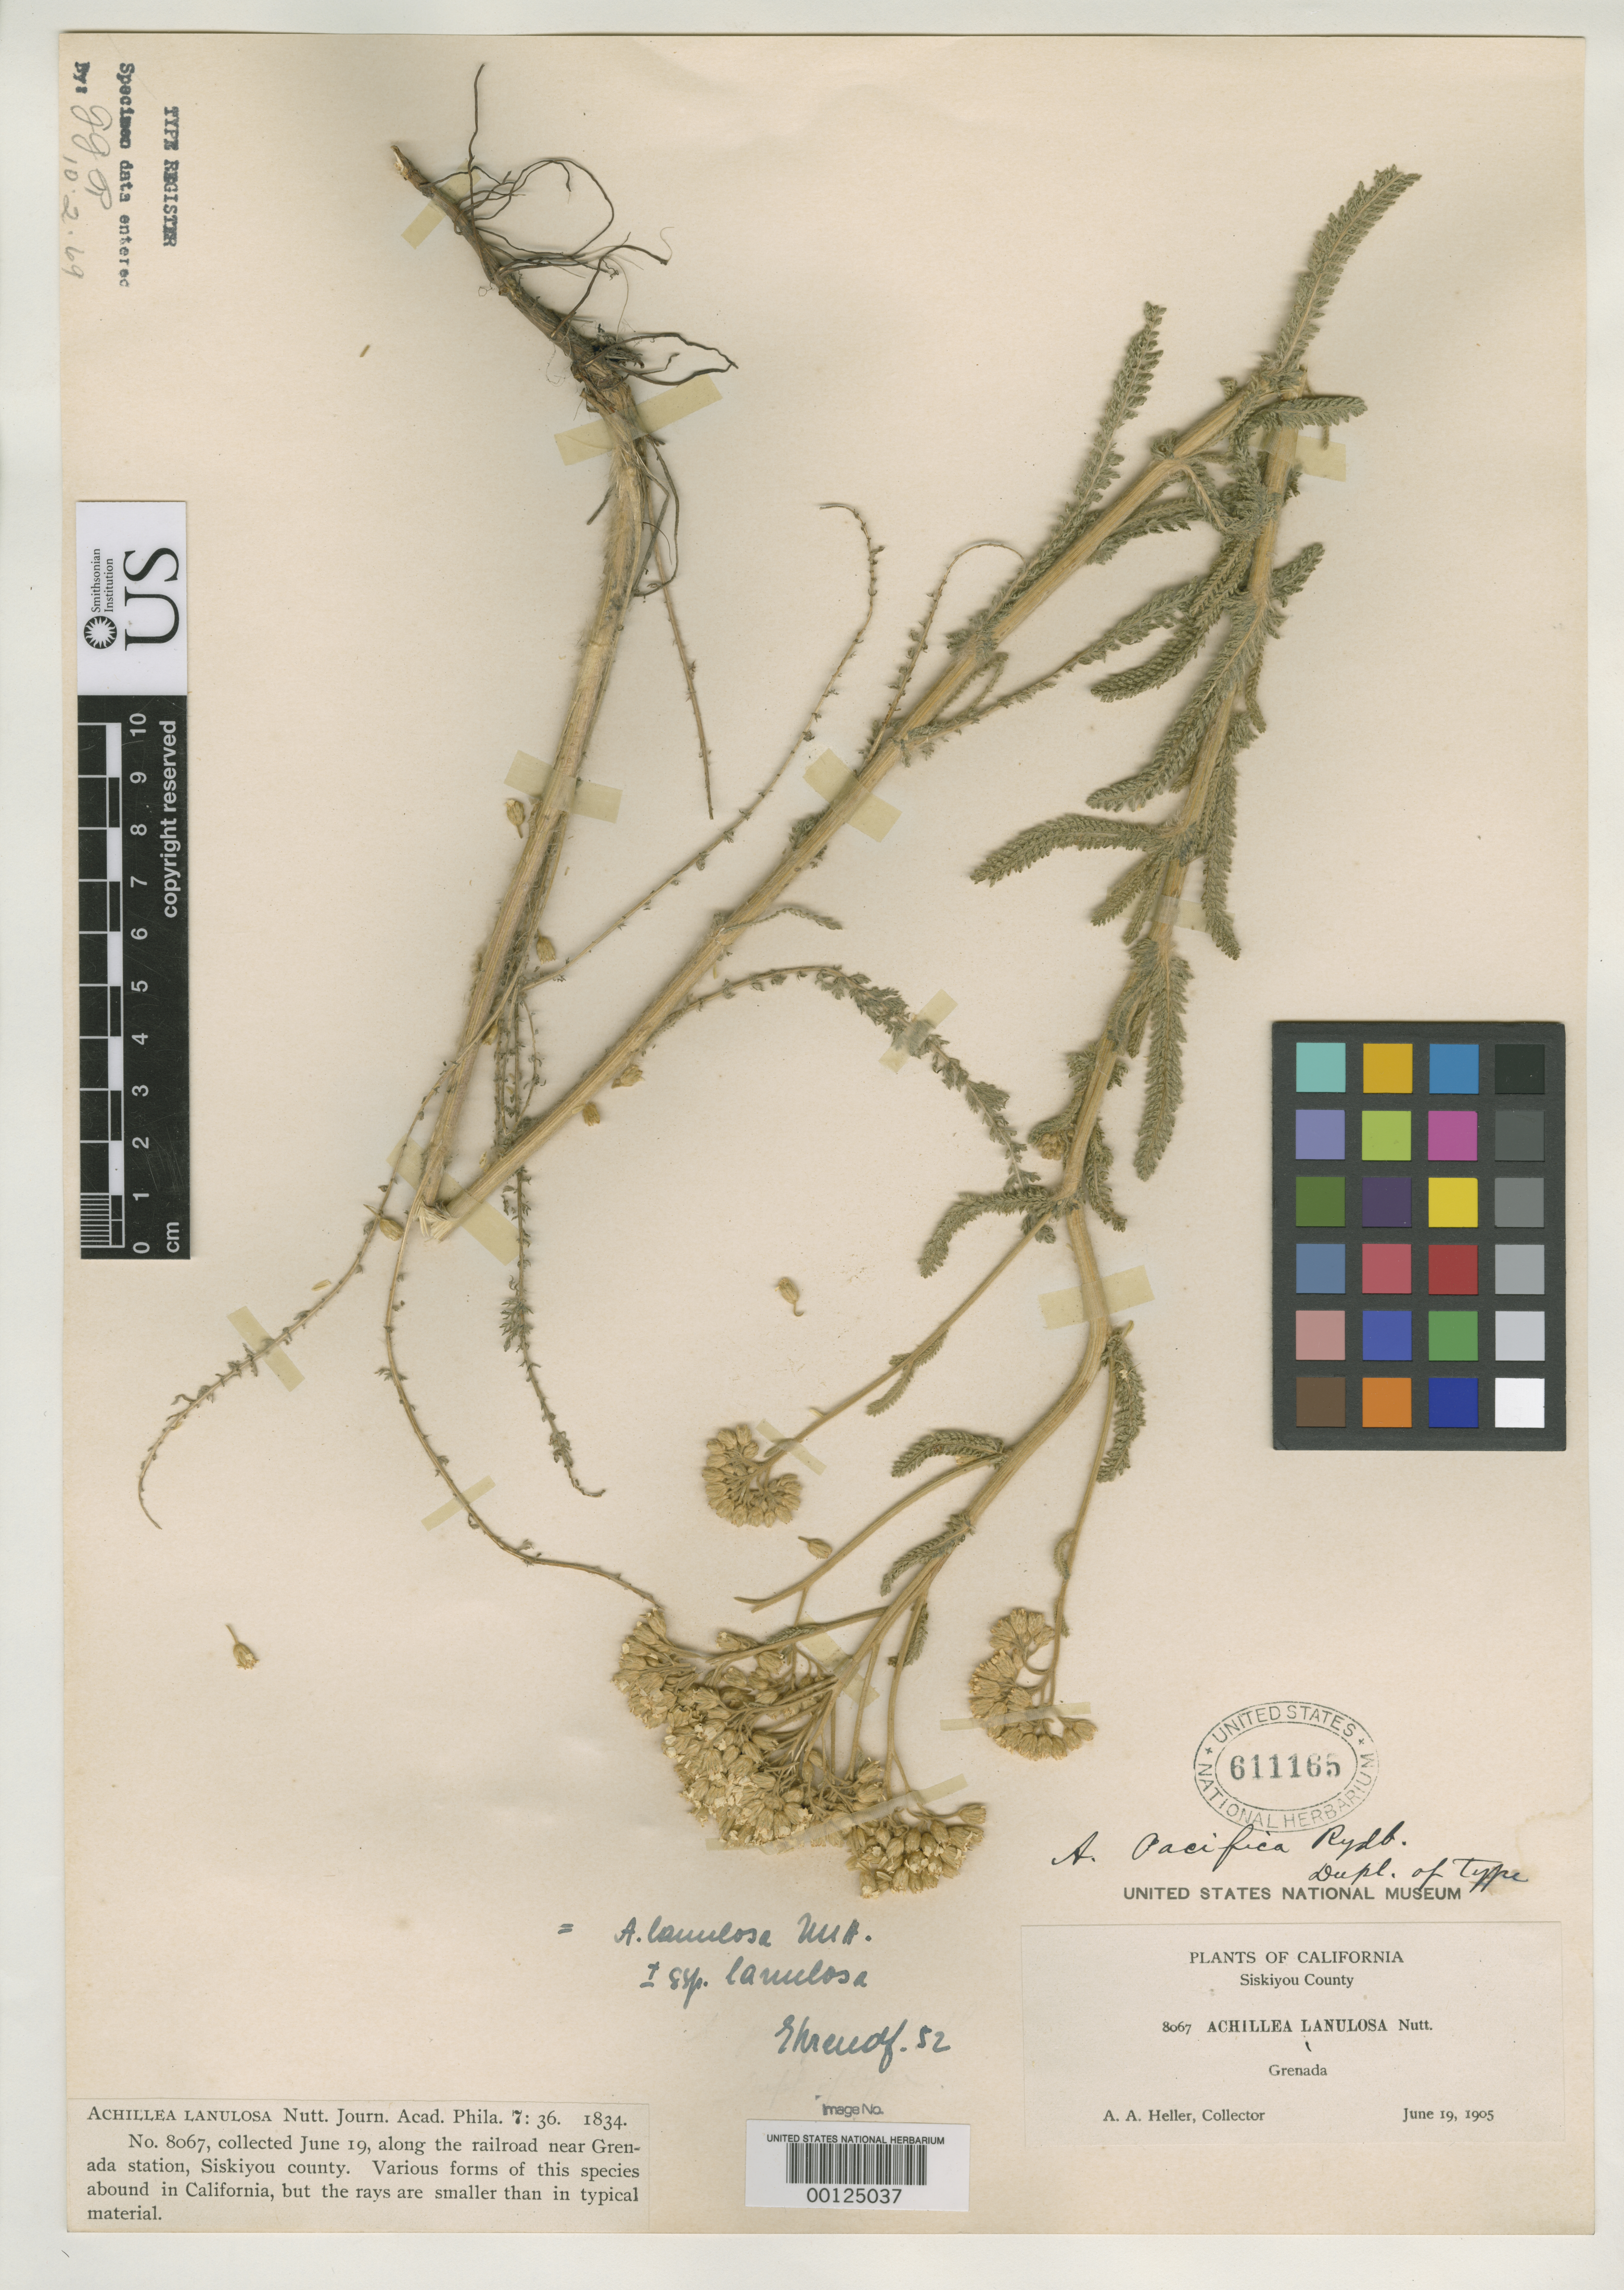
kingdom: Plantae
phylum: Tracheophyta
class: Magnoliopsida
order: Asterales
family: Asteraceae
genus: Achillea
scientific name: Achillea pacifica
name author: Rydb.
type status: Isotype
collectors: A. A. Heller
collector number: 8067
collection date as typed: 19 Jun 1905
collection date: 1905-06-19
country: United States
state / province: California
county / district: Siskiyou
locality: Grenada.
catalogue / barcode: US 611165